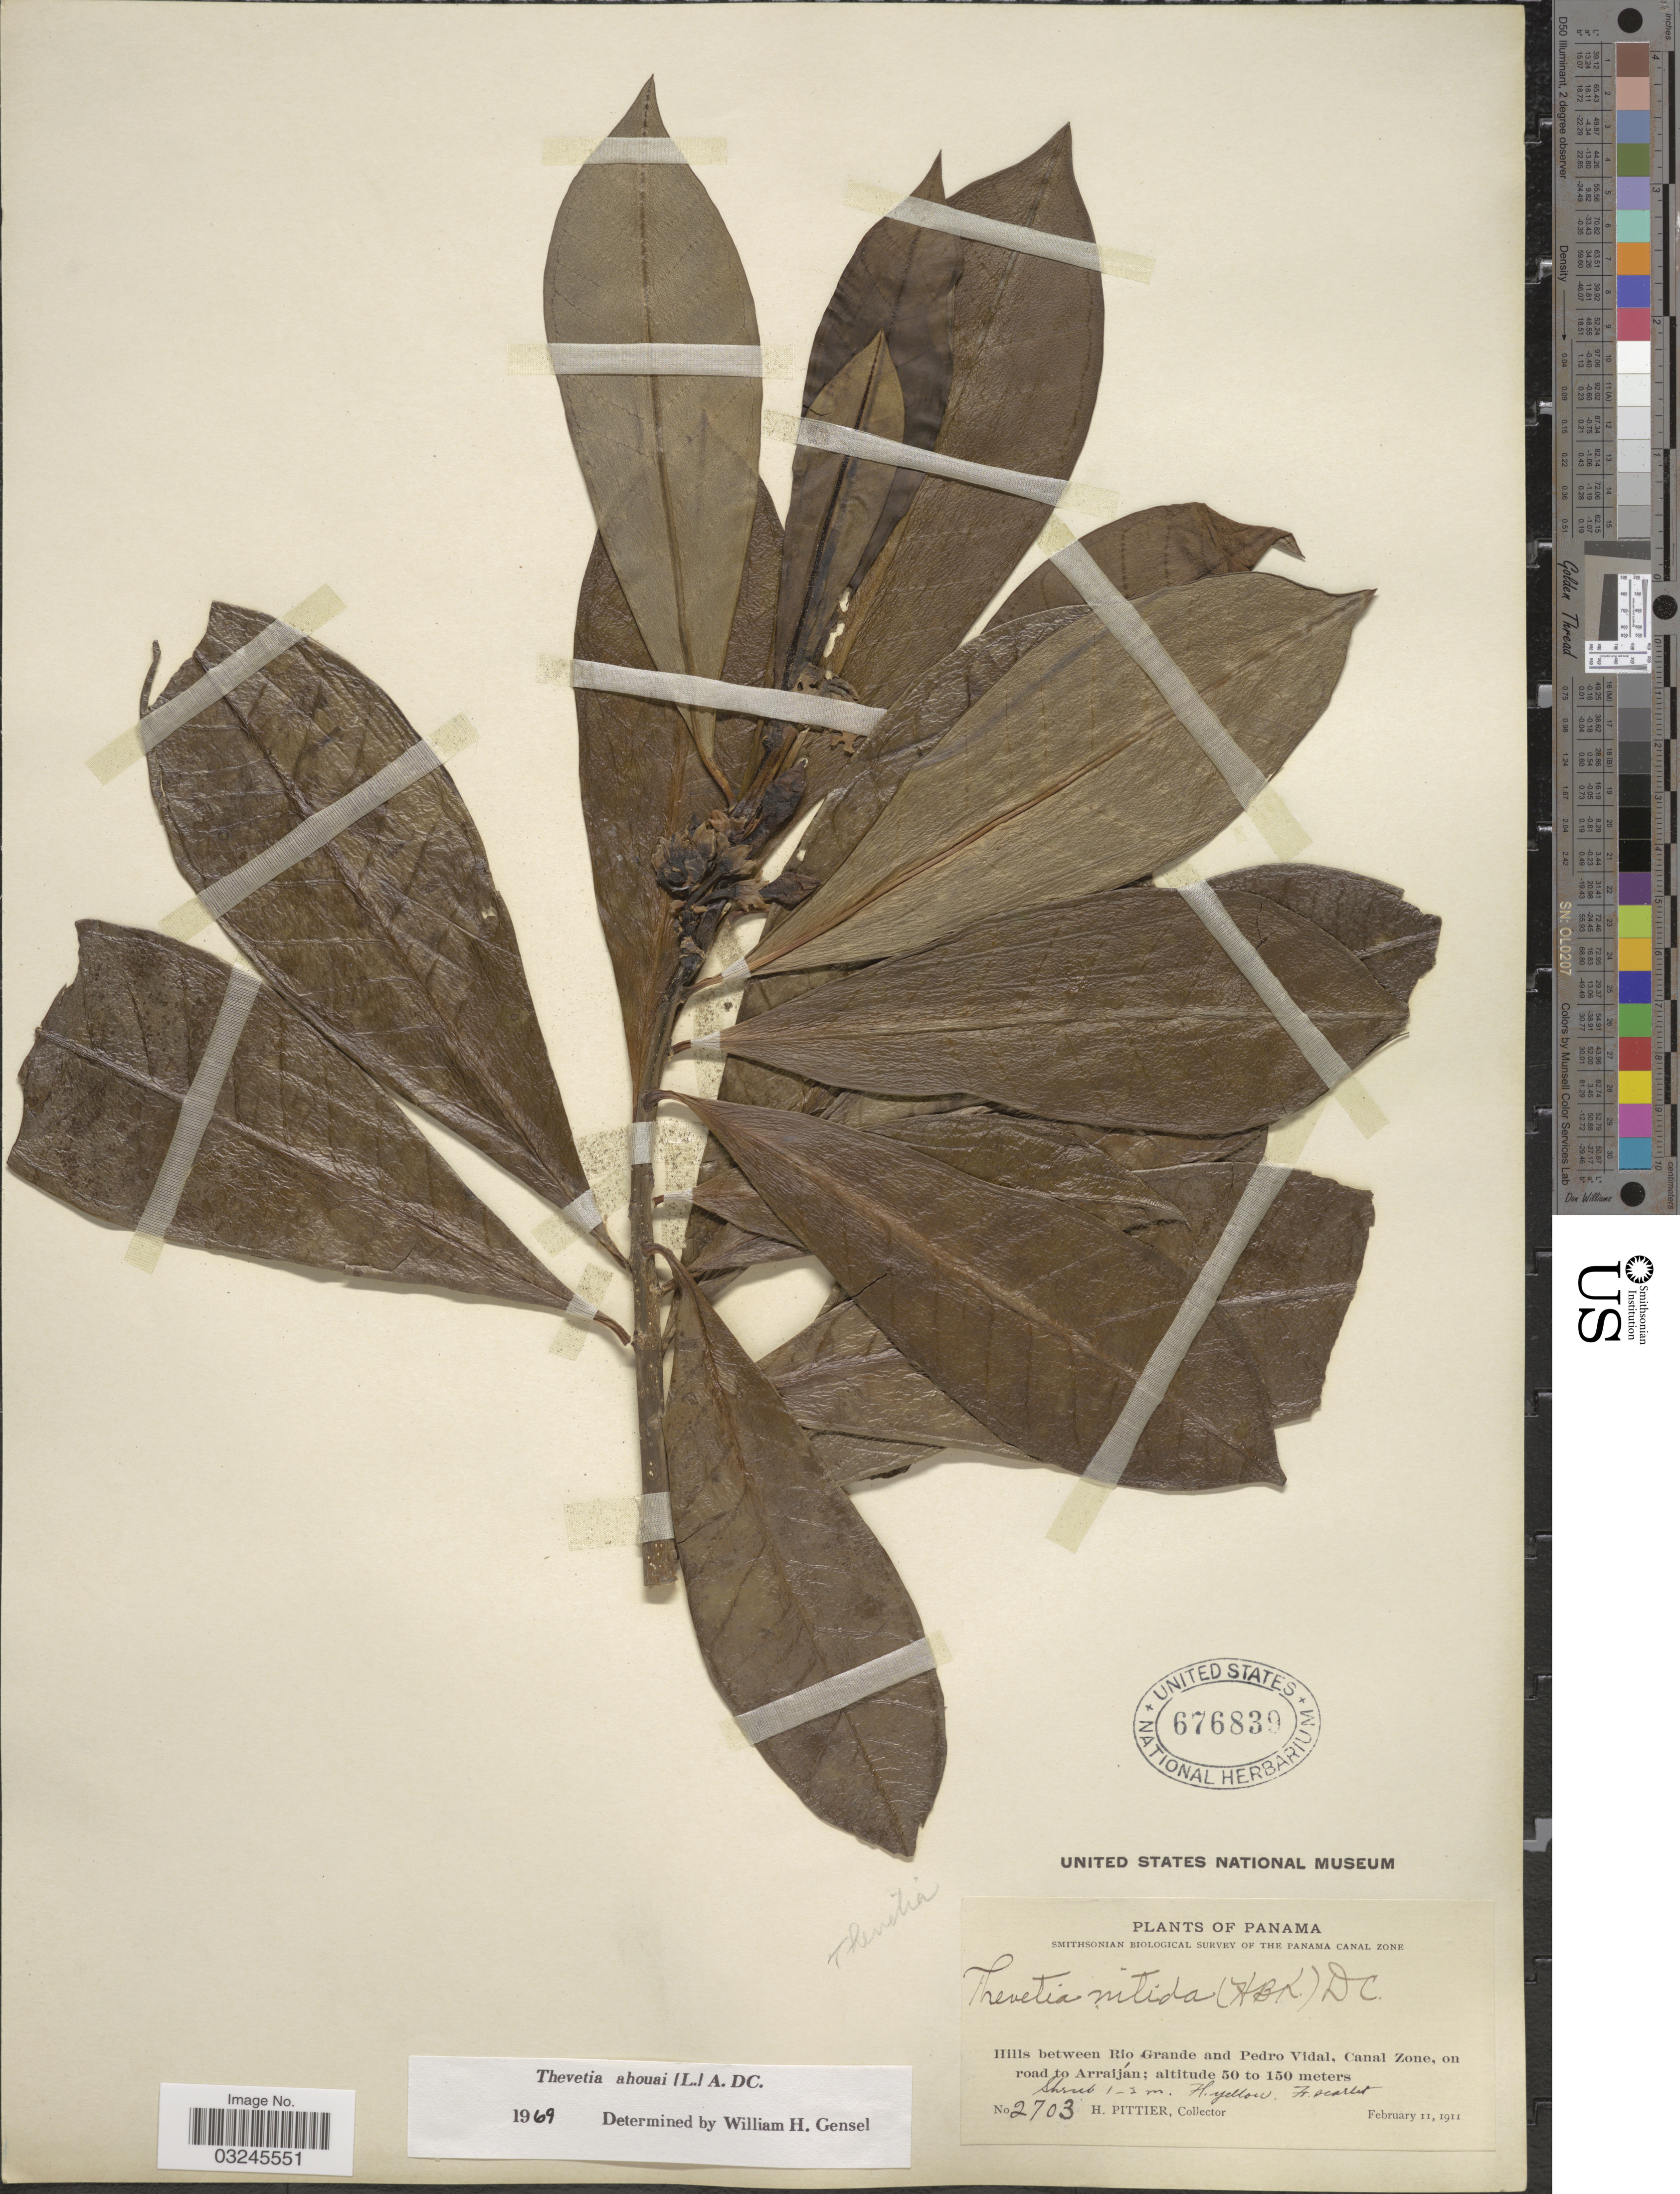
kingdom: Plantae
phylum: Tracheophyta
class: Magnoliopsida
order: Gentianales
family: Apocynaceae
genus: Thevetia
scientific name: Thevetia ahouai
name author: (L.) A. DC.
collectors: H. F. Pittier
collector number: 2703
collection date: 1911-02-11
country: Panama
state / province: Colón / Panamá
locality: Hills between Rio Grande and Pedro Vidal, Canal Zone, on road to Arraiján.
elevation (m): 50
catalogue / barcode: US 676839